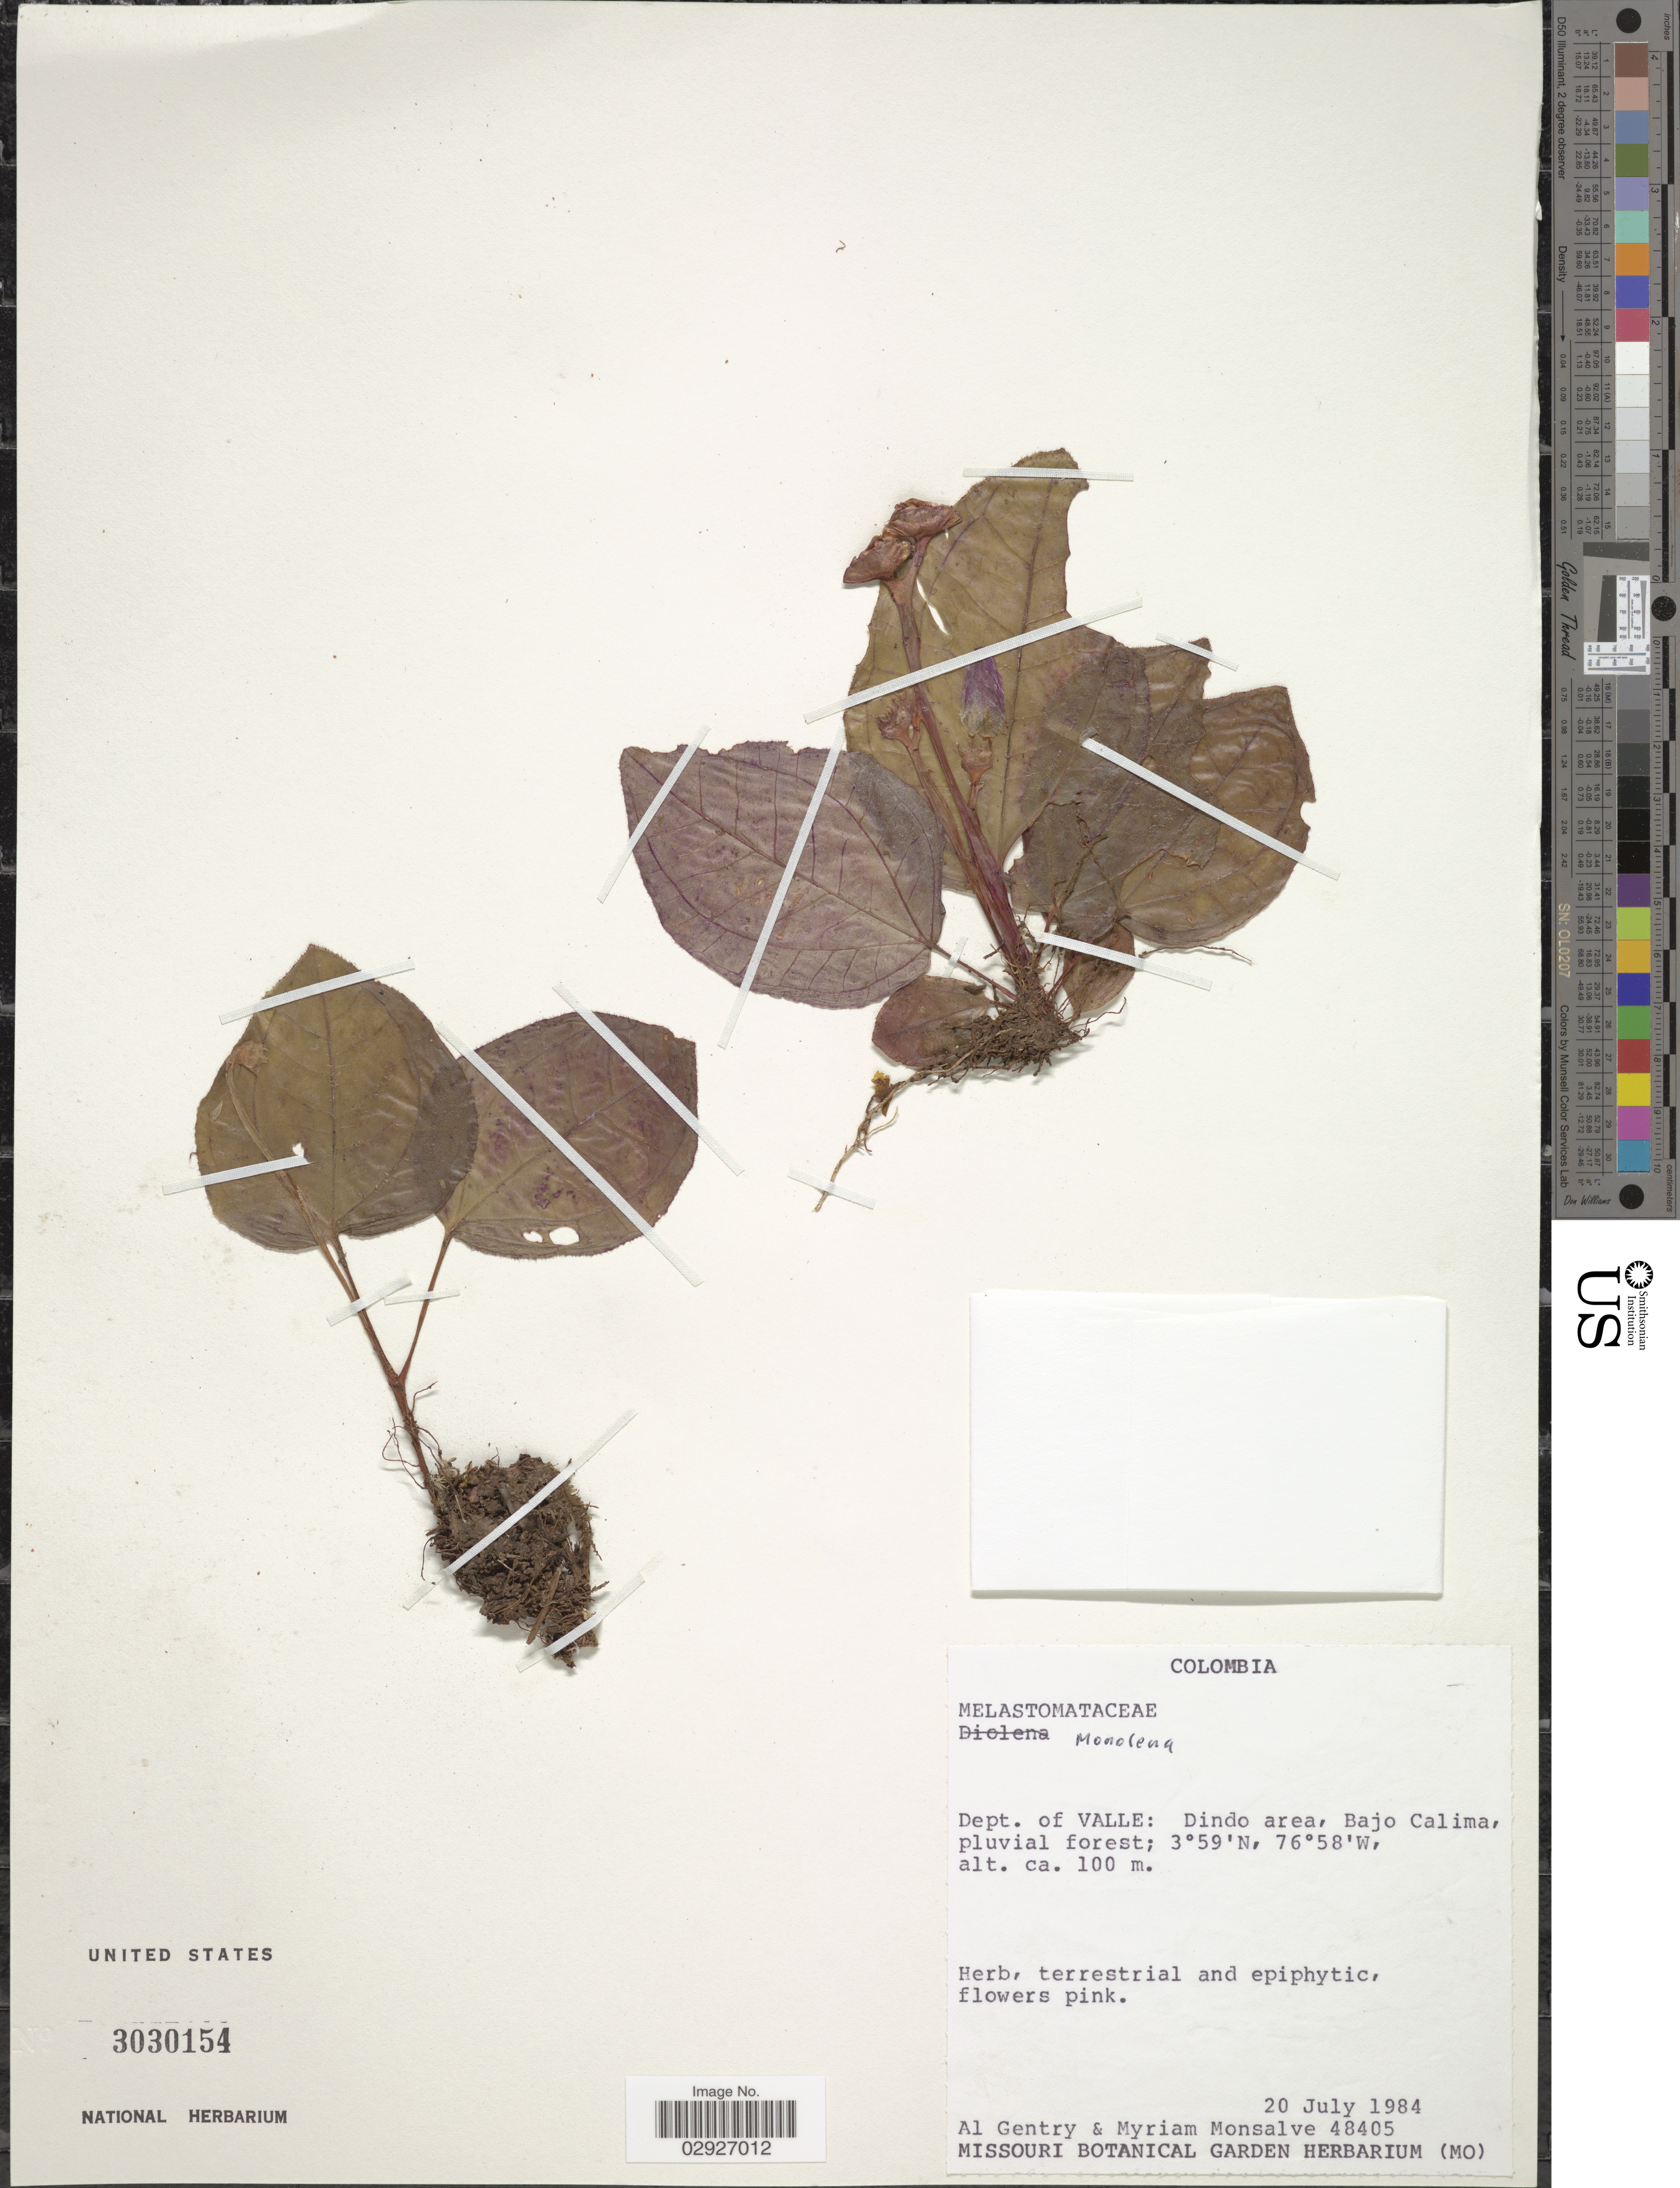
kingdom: Plantae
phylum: Tracheophyta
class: Magnoliopsida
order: Myrtales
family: Melastomataceae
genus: Monolena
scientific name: Monolena sp.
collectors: A. H. Gentry & M. Monsalve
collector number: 48405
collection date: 1984-07-20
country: Colombia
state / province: Valle del Cauca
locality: Dept. of Valle: Dindo area, Bajo Calima.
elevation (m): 100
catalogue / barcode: US 3030154